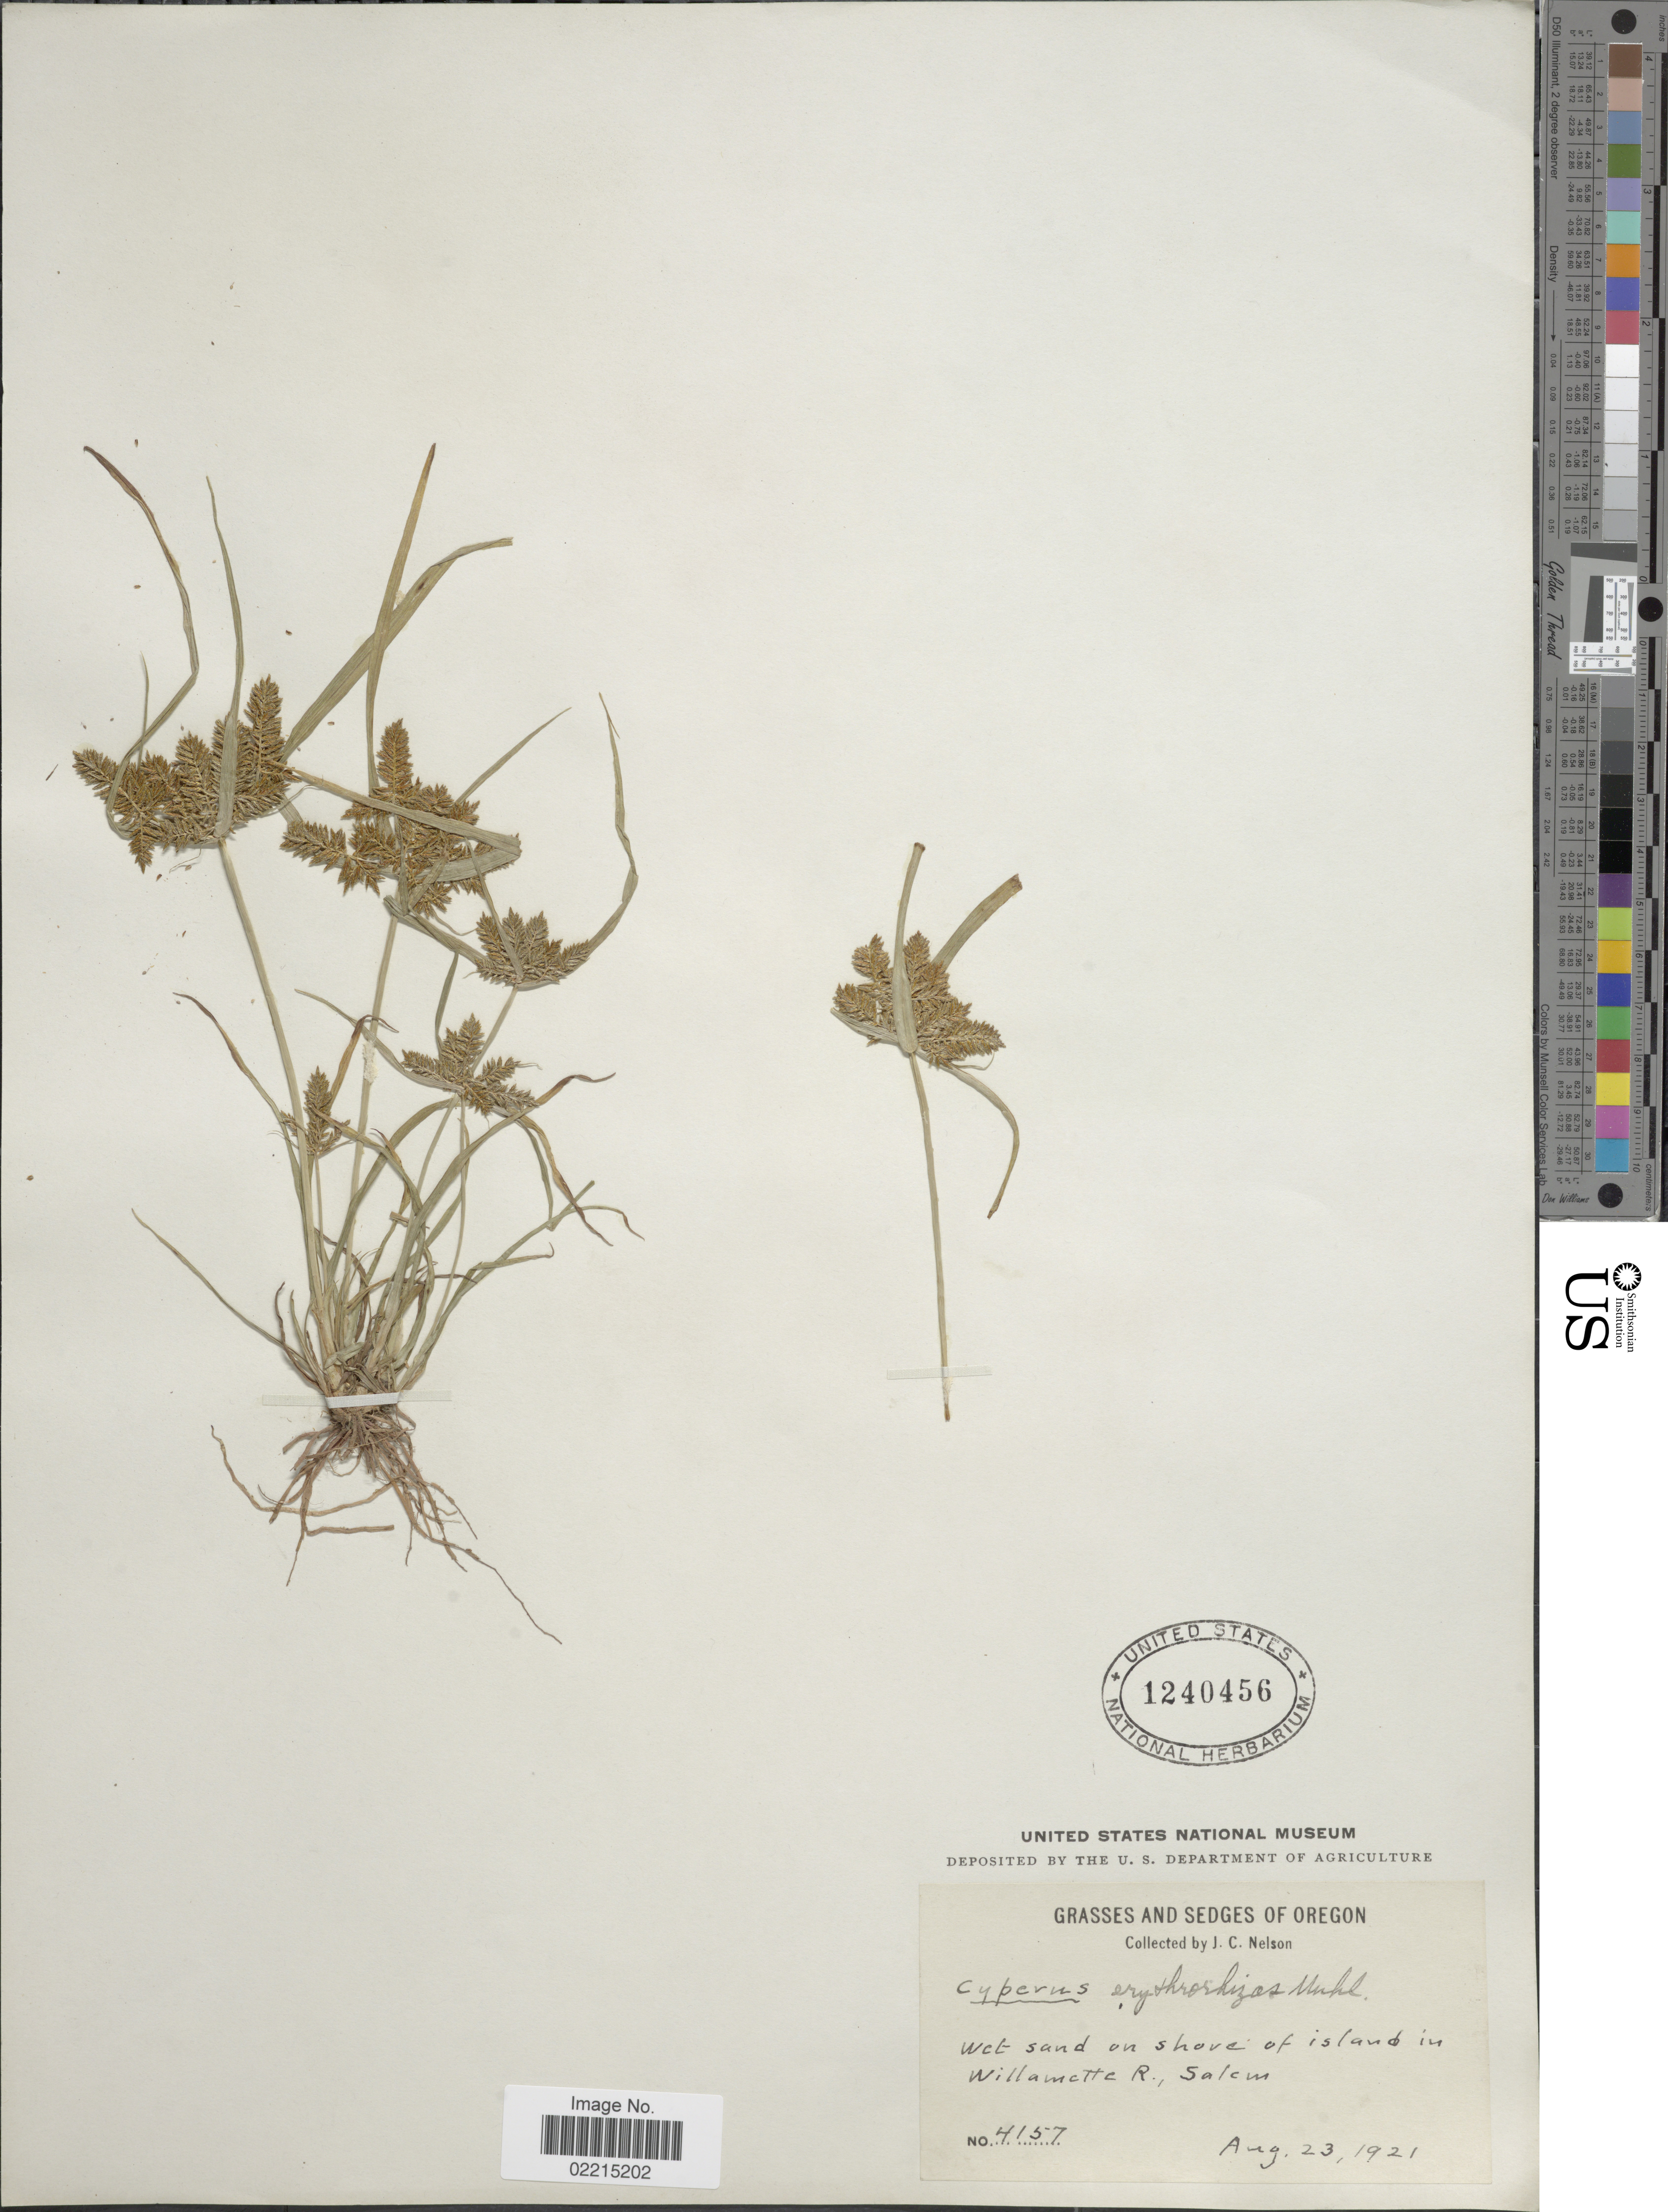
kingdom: Plantae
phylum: Tracheophyta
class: Liliopsida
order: Poales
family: Cyperaceae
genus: Cyperus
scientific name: Cyperus erythrorhizos Muhl.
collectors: J. C. Nelson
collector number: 4157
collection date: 1921-08-23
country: United States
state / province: Oregon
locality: On shove of island in Willamette R., Salem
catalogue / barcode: US 1240456